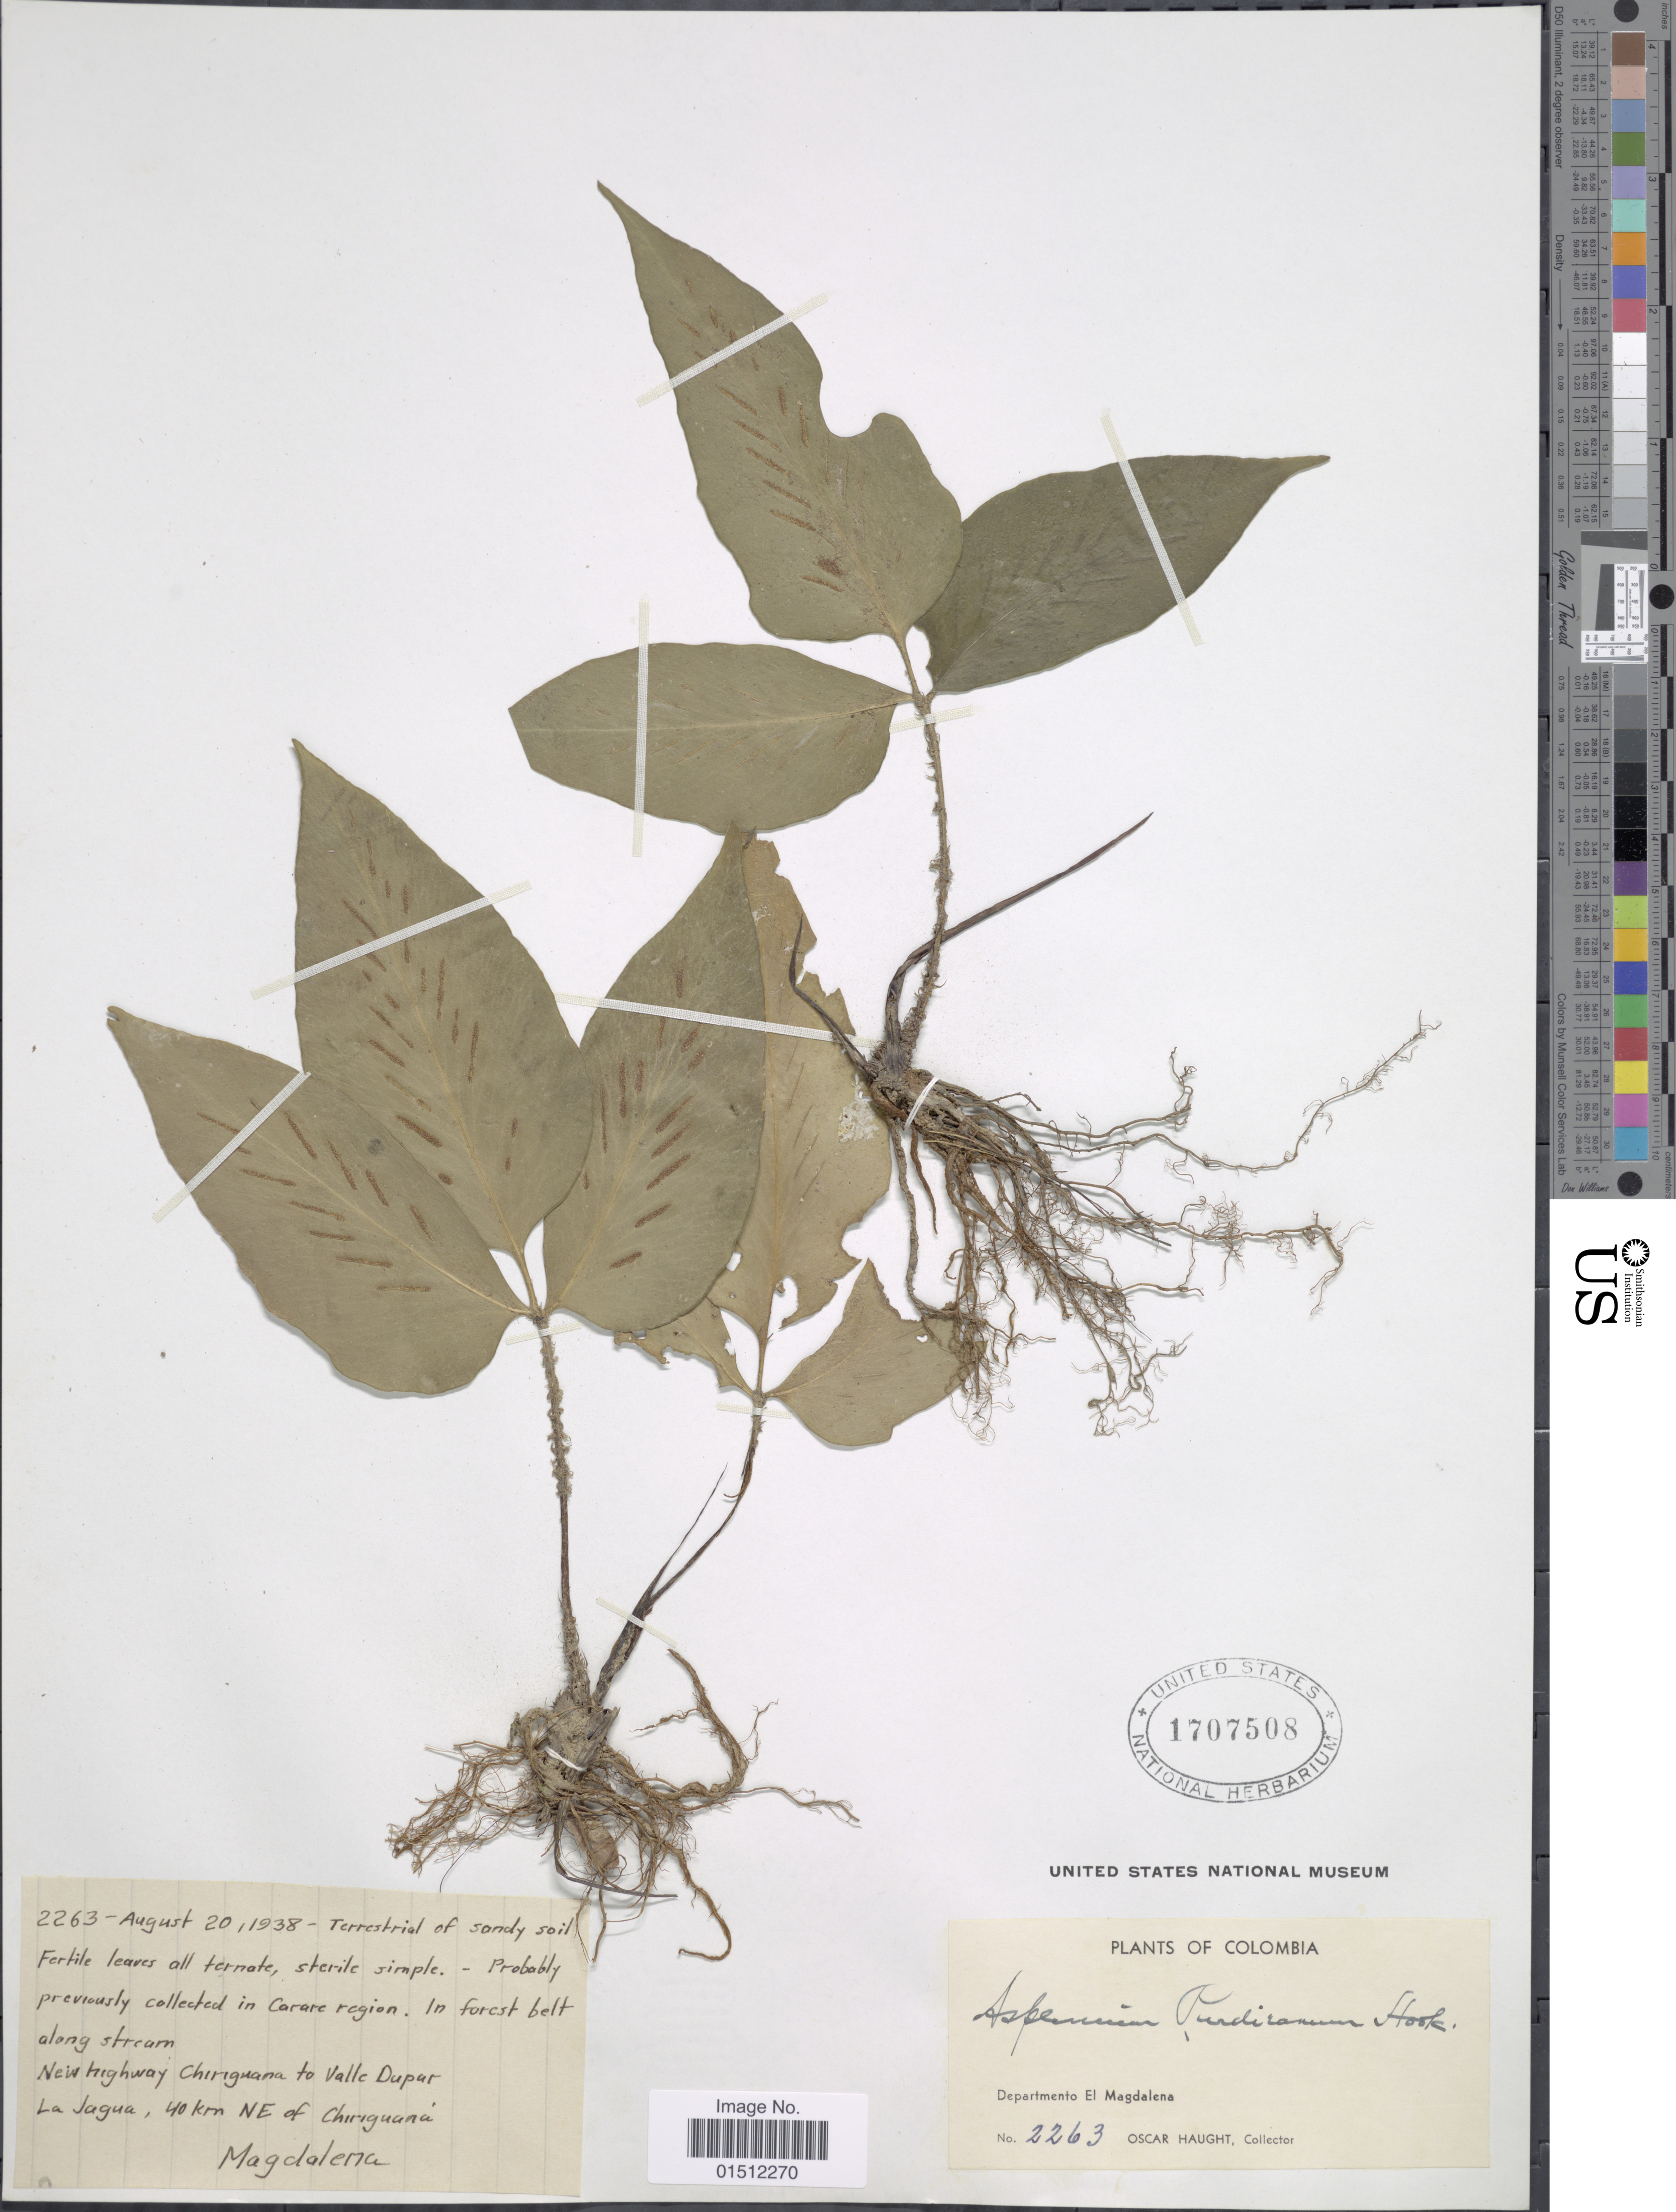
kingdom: Plantae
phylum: Tracheophyta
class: Polypodiopsida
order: Polypodiales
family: Aspleniaceae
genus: Asplenium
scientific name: Asplenium purdieanum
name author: Hook.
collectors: O. L. Haught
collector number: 2263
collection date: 1938-08-20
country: Colombia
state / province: Magdalena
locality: Departemento El Magdalena. New highway chriguana to Valle Dupar, La Juagua, 40 km NE of Chriguana.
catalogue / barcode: US 1707508